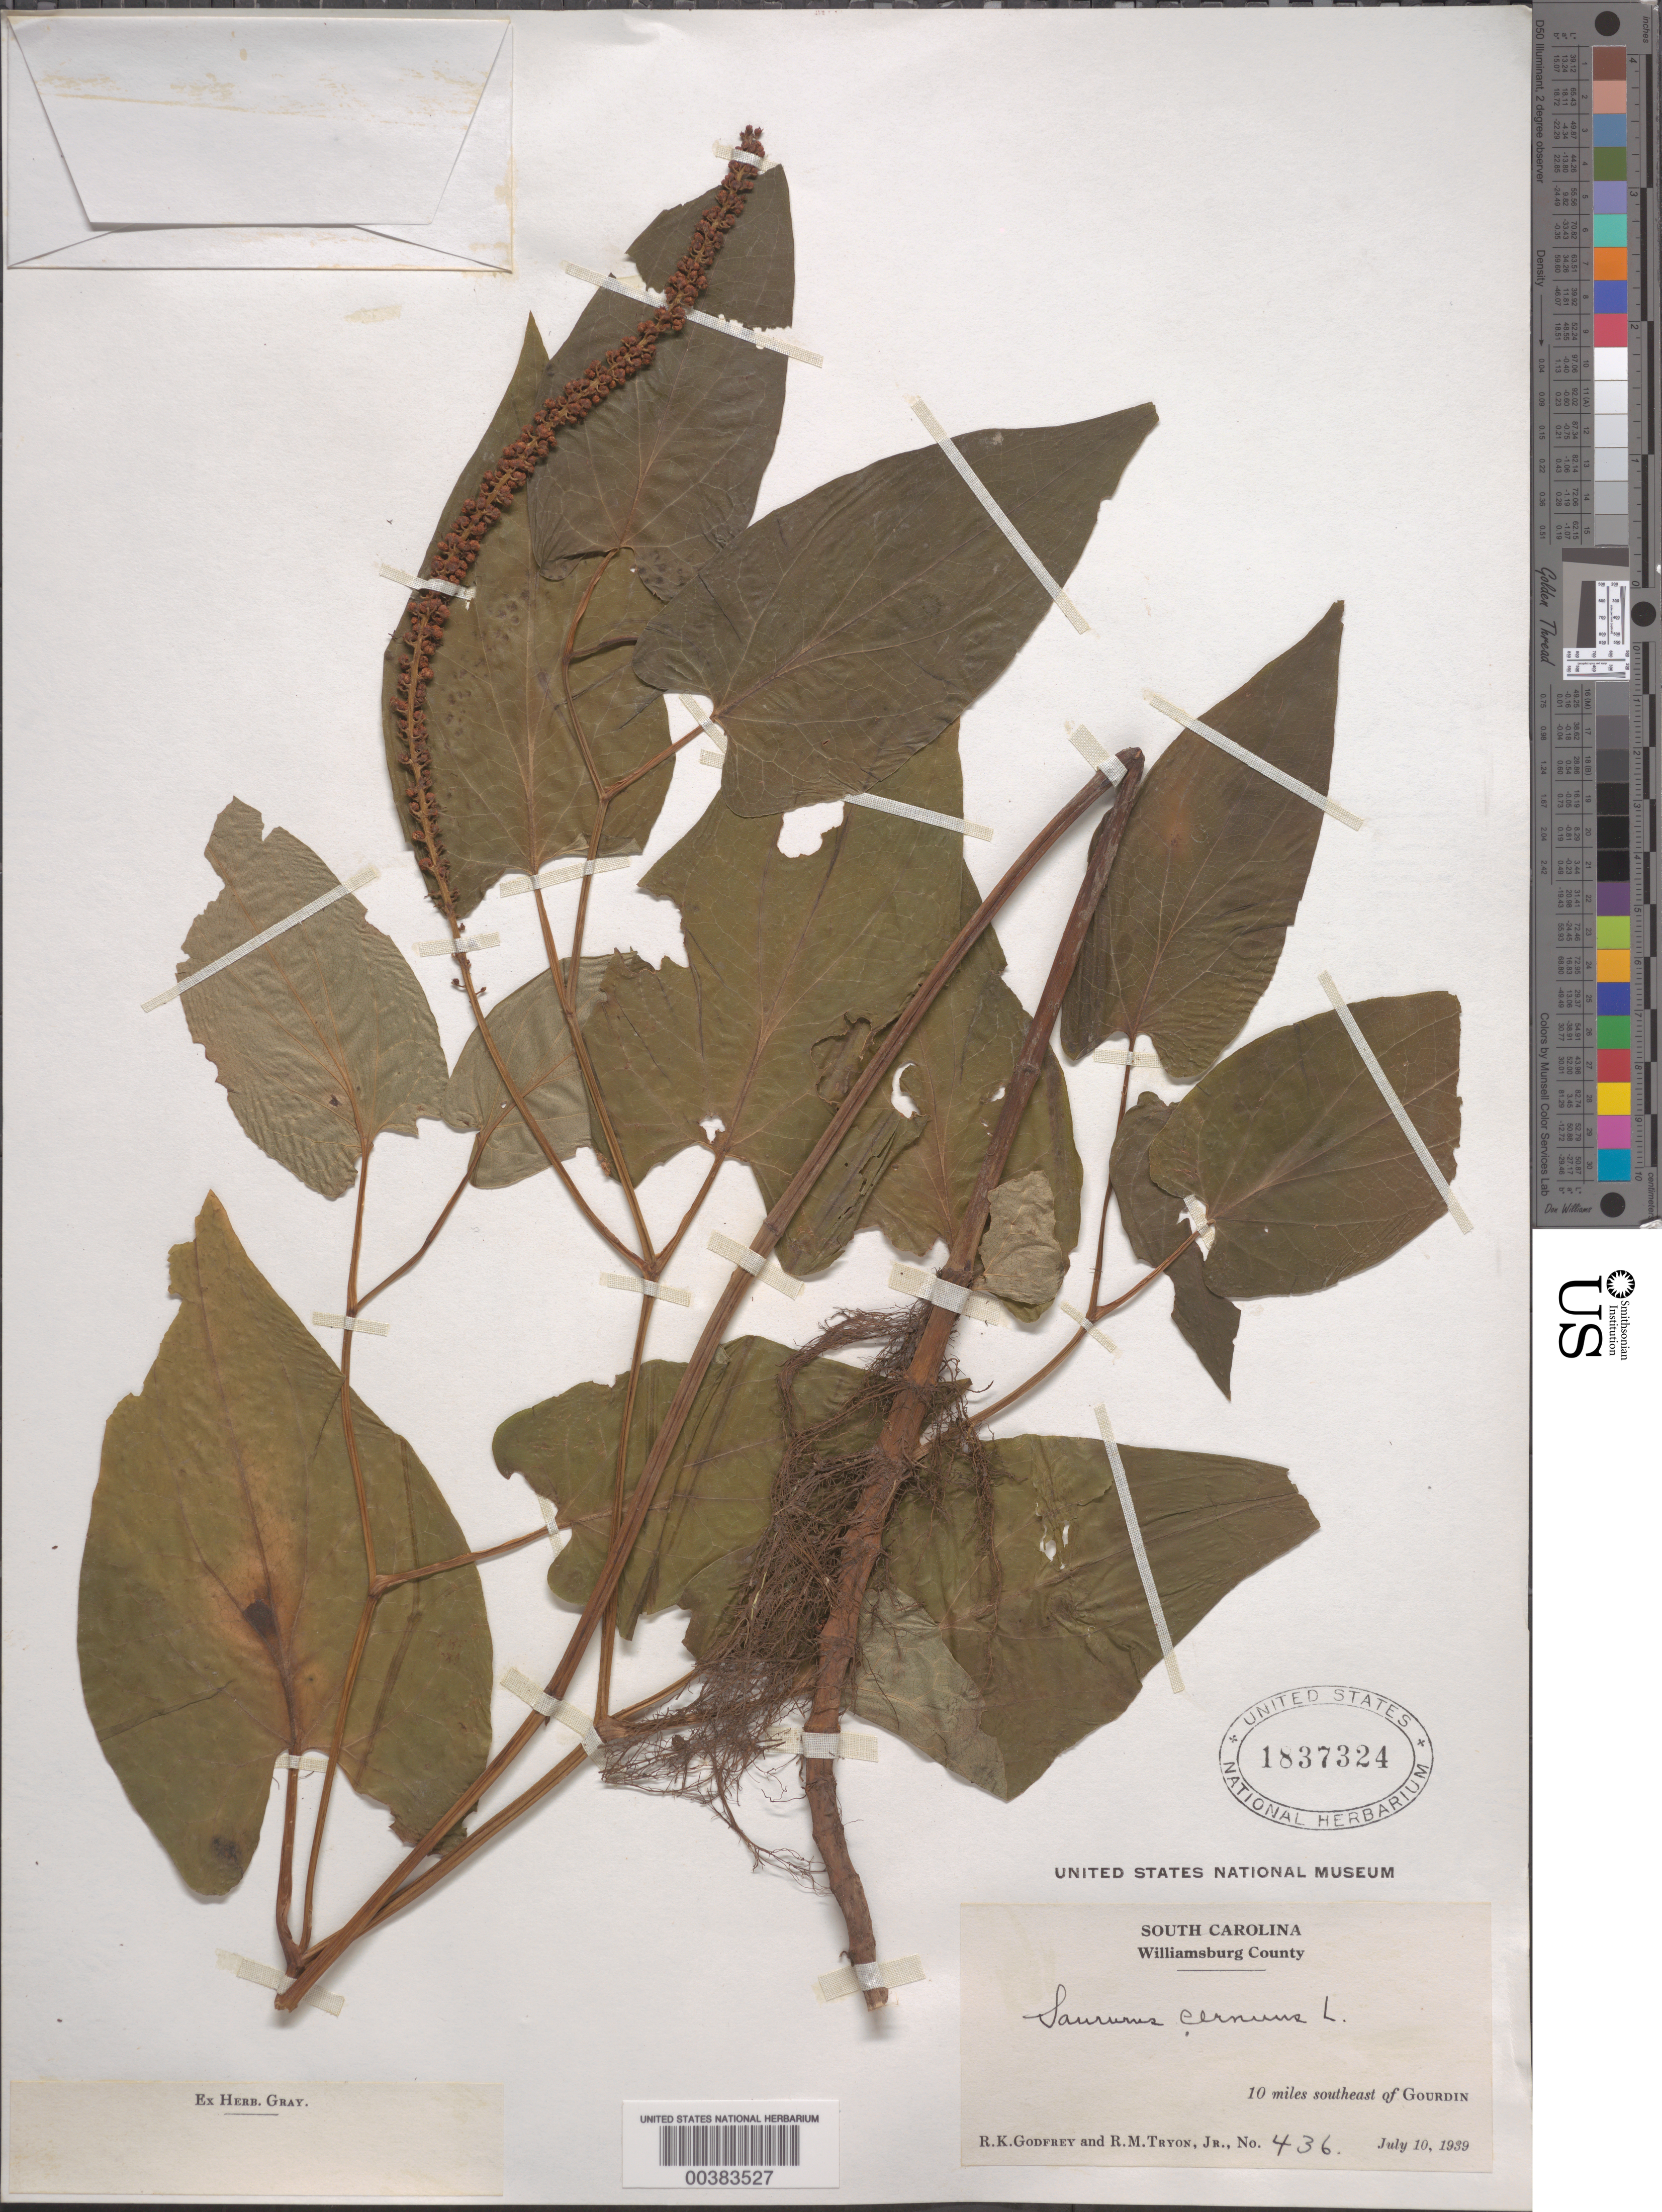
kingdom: Plantae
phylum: Tracheophyta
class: Magnoliopsida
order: Piperales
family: Saururaceae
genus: Saururus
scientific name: Saururus cernuus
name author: L.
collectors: R. K. Godfrey & R. M. Tryon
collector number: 436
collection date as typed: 10 Jul 1939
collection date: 1939-07-10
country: United States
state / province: South Carolina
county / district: Williamsburg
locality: Se of gourdin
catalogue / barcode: US 1837324